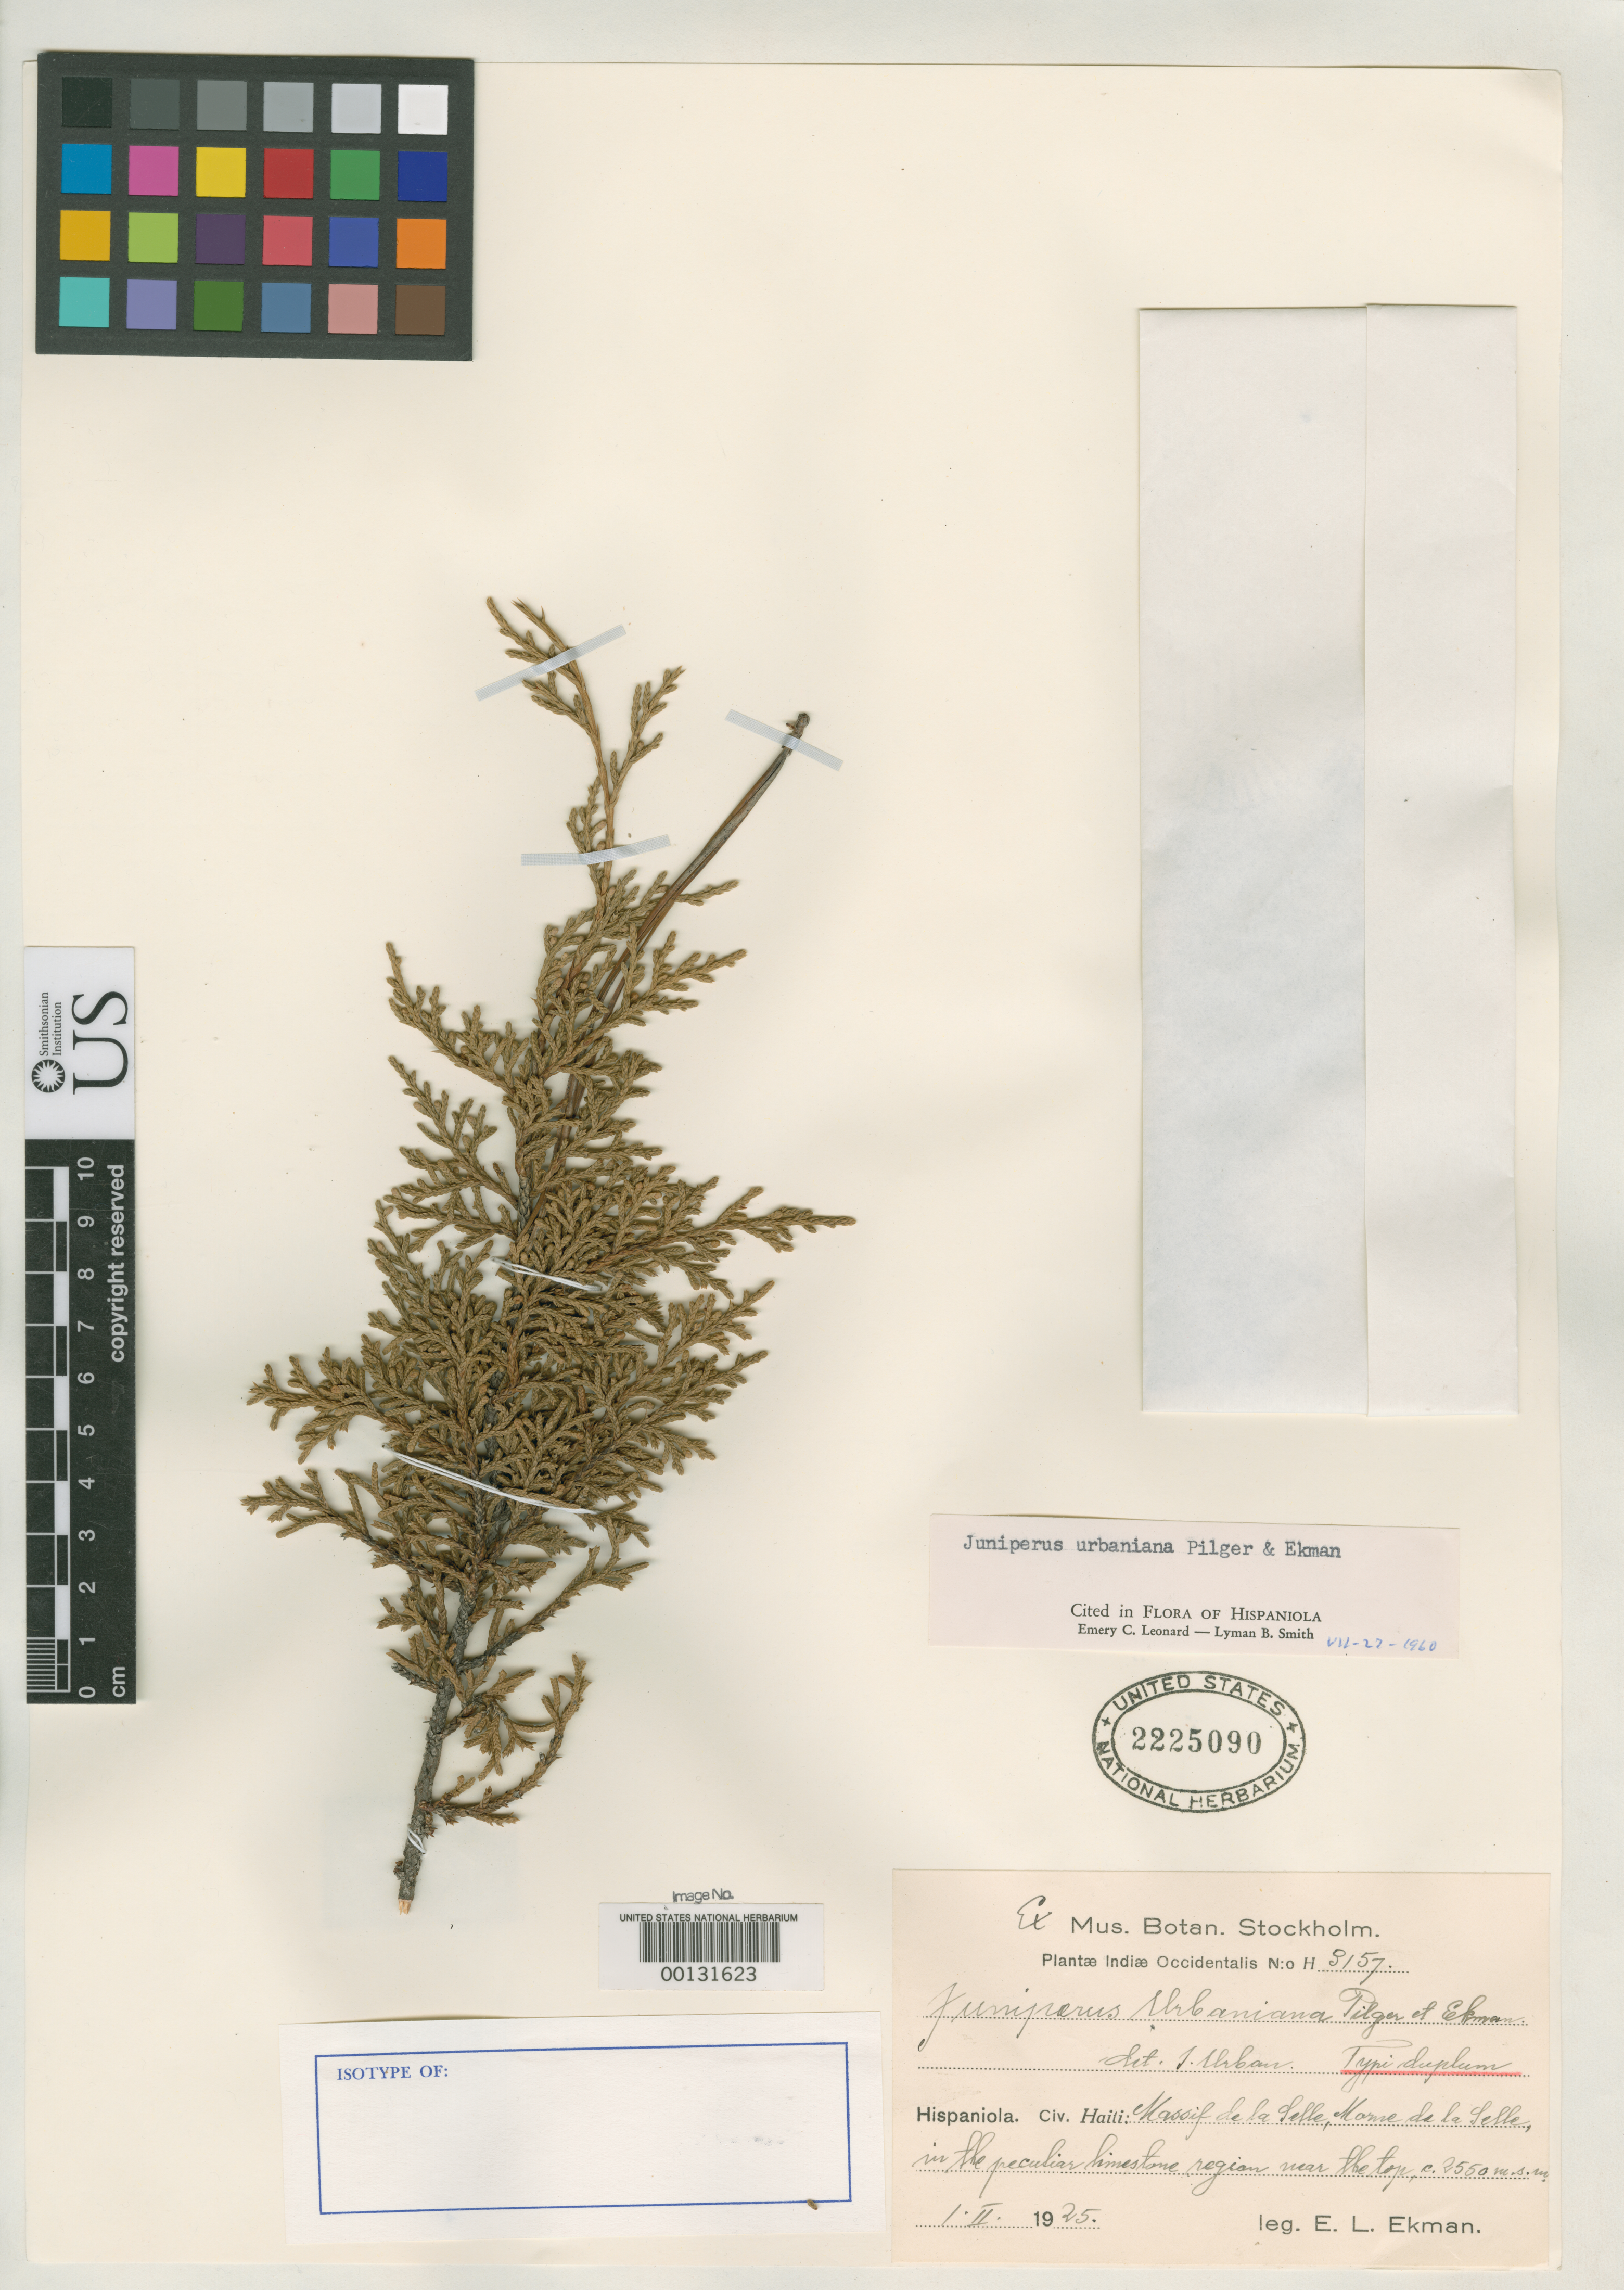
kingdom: Plantae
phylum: Tracheophyta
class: Pinopsida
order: Pinales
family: Cupressaceae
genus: Juniperus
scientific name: Juniperus urbaniana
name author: Pilg. & Ekman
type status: Isotype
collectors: E. L. Ekman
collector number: H 3157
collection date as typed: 01 Feb 1925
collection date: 1925-02-01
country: Haiti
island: Hispaniola Island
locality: Massif de la Selle, Morne de le Selle.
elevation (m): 2550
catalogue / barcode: US 2225090